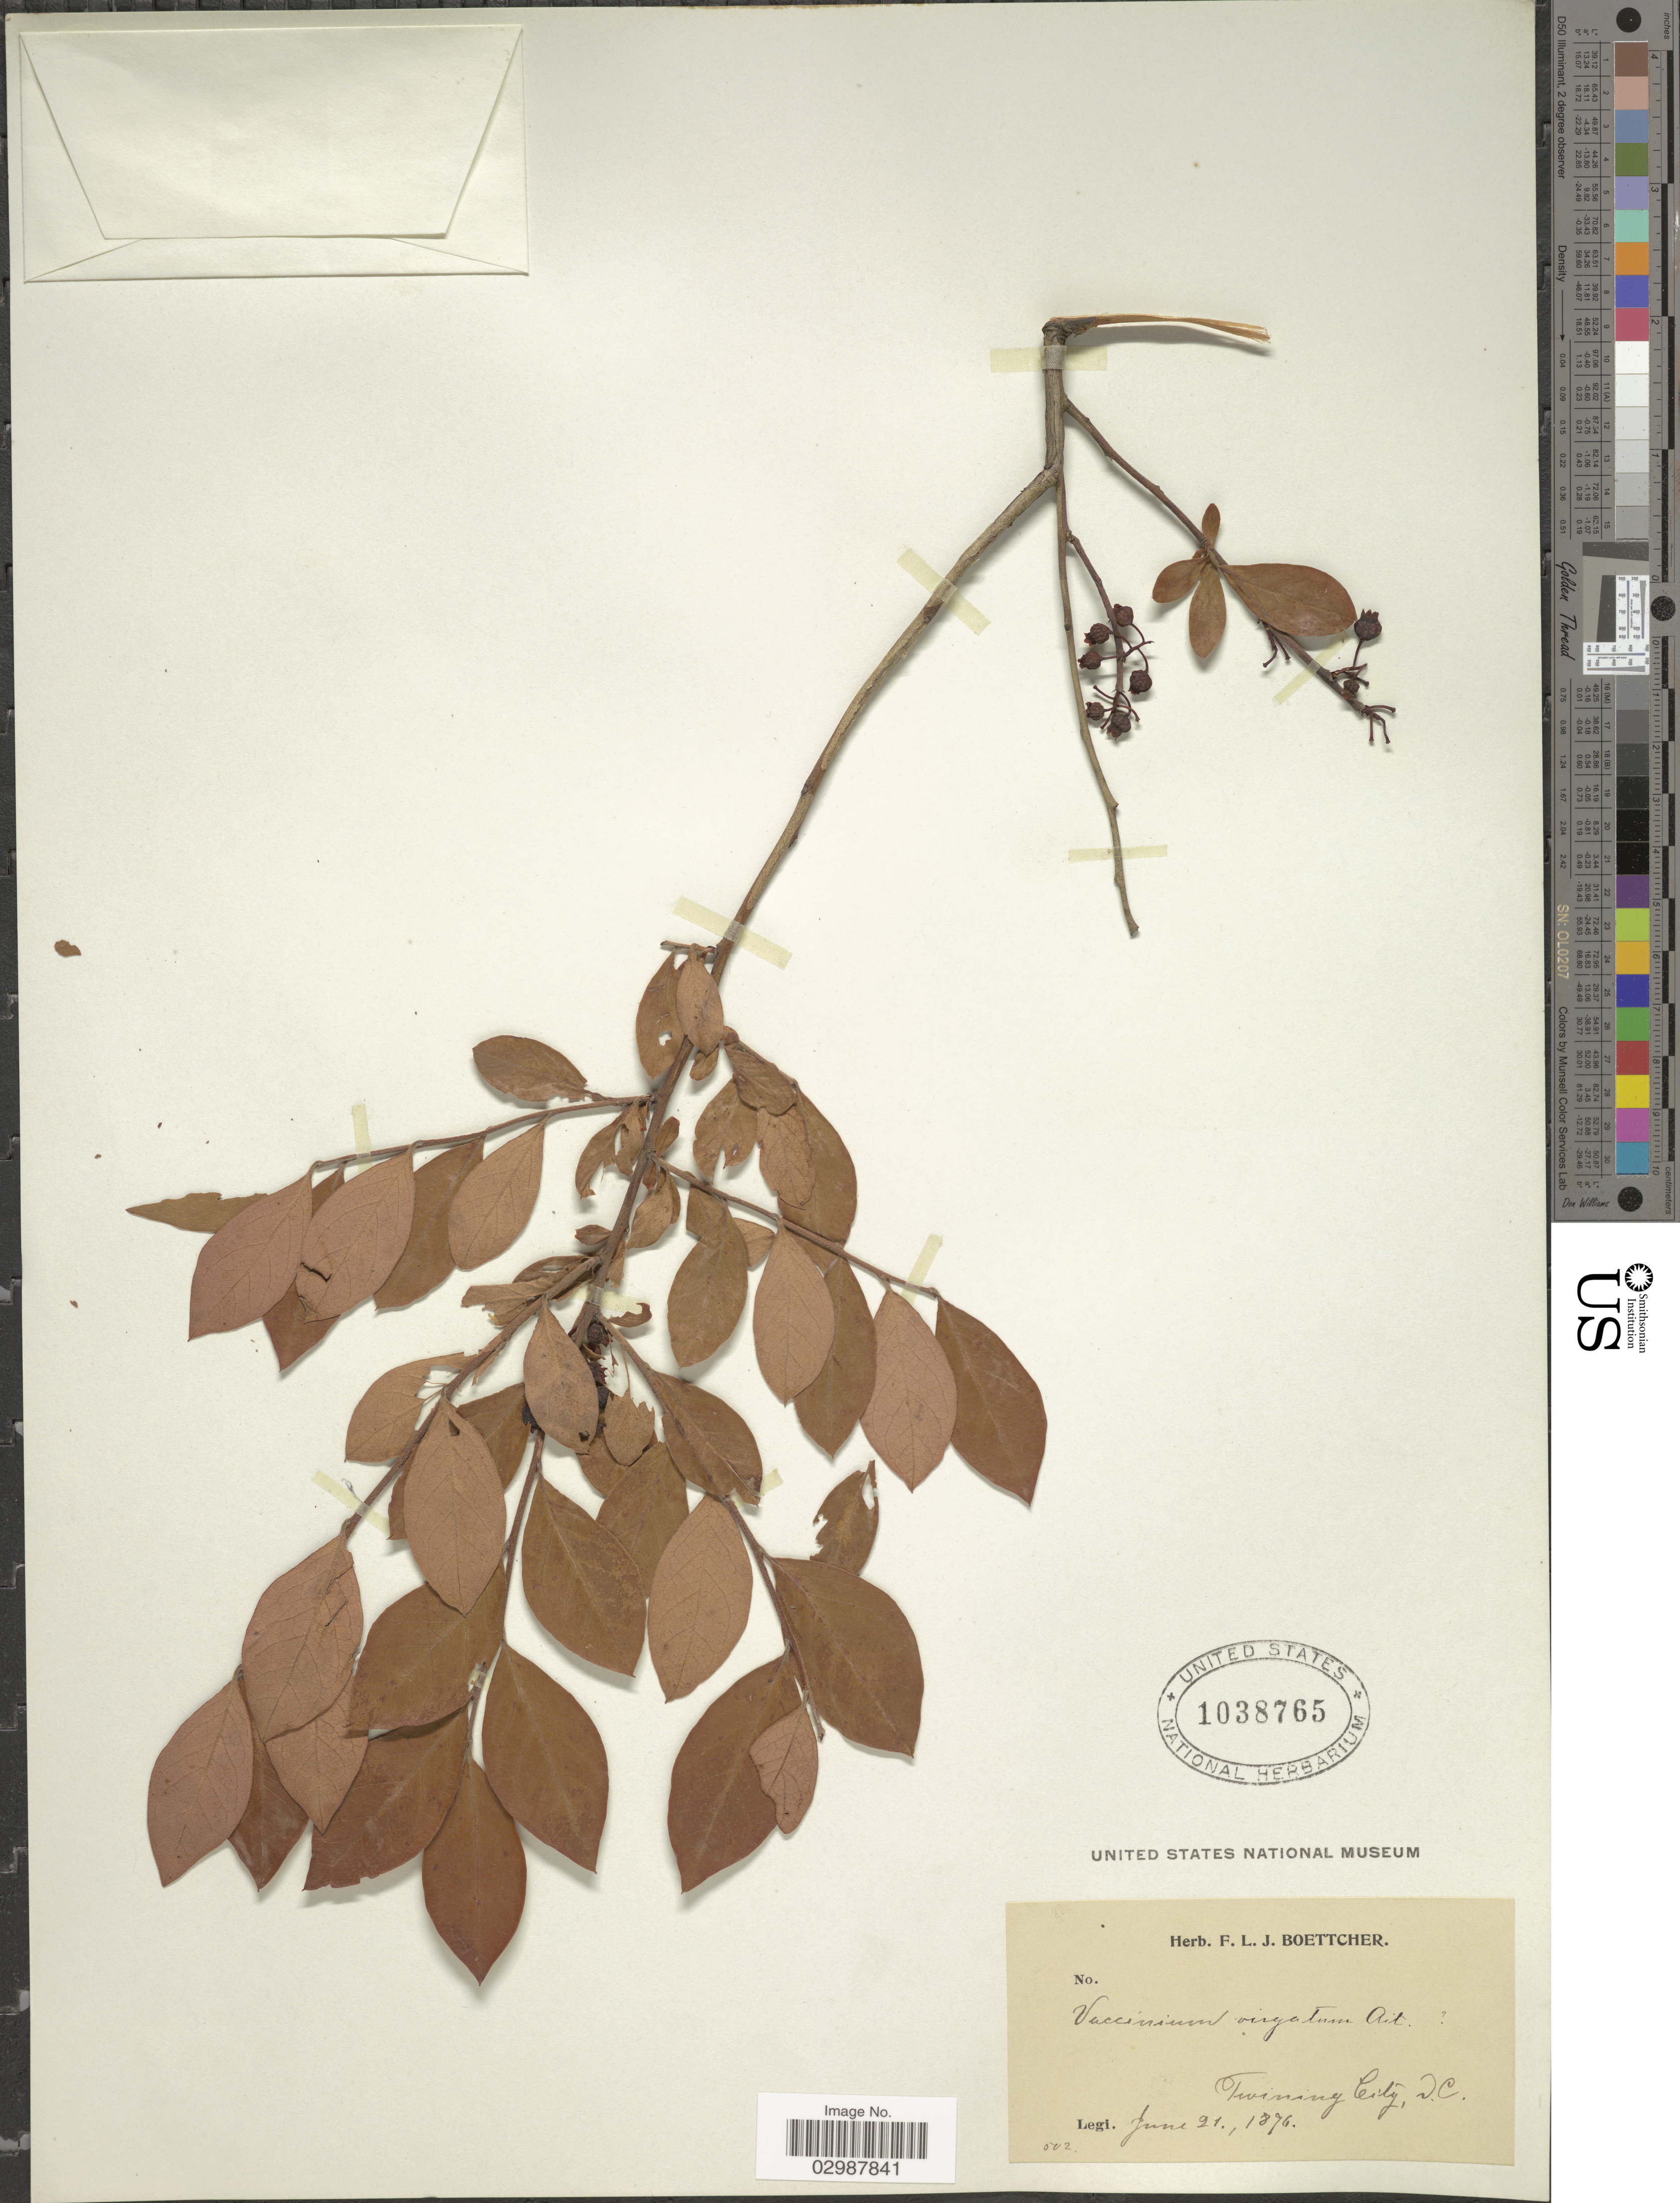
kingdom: Plantae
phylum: Tracheophyta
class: Magnoliopsida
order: Ericales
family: Ericaceae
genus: Vaccinium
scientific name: Vaccinium corymbosum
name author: L.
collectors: ex herb. F. L. J. Boettcher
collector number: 502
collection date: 1876-06-21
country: United States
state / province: District of Columbia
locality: Twinning City.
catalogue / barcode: US 1038765